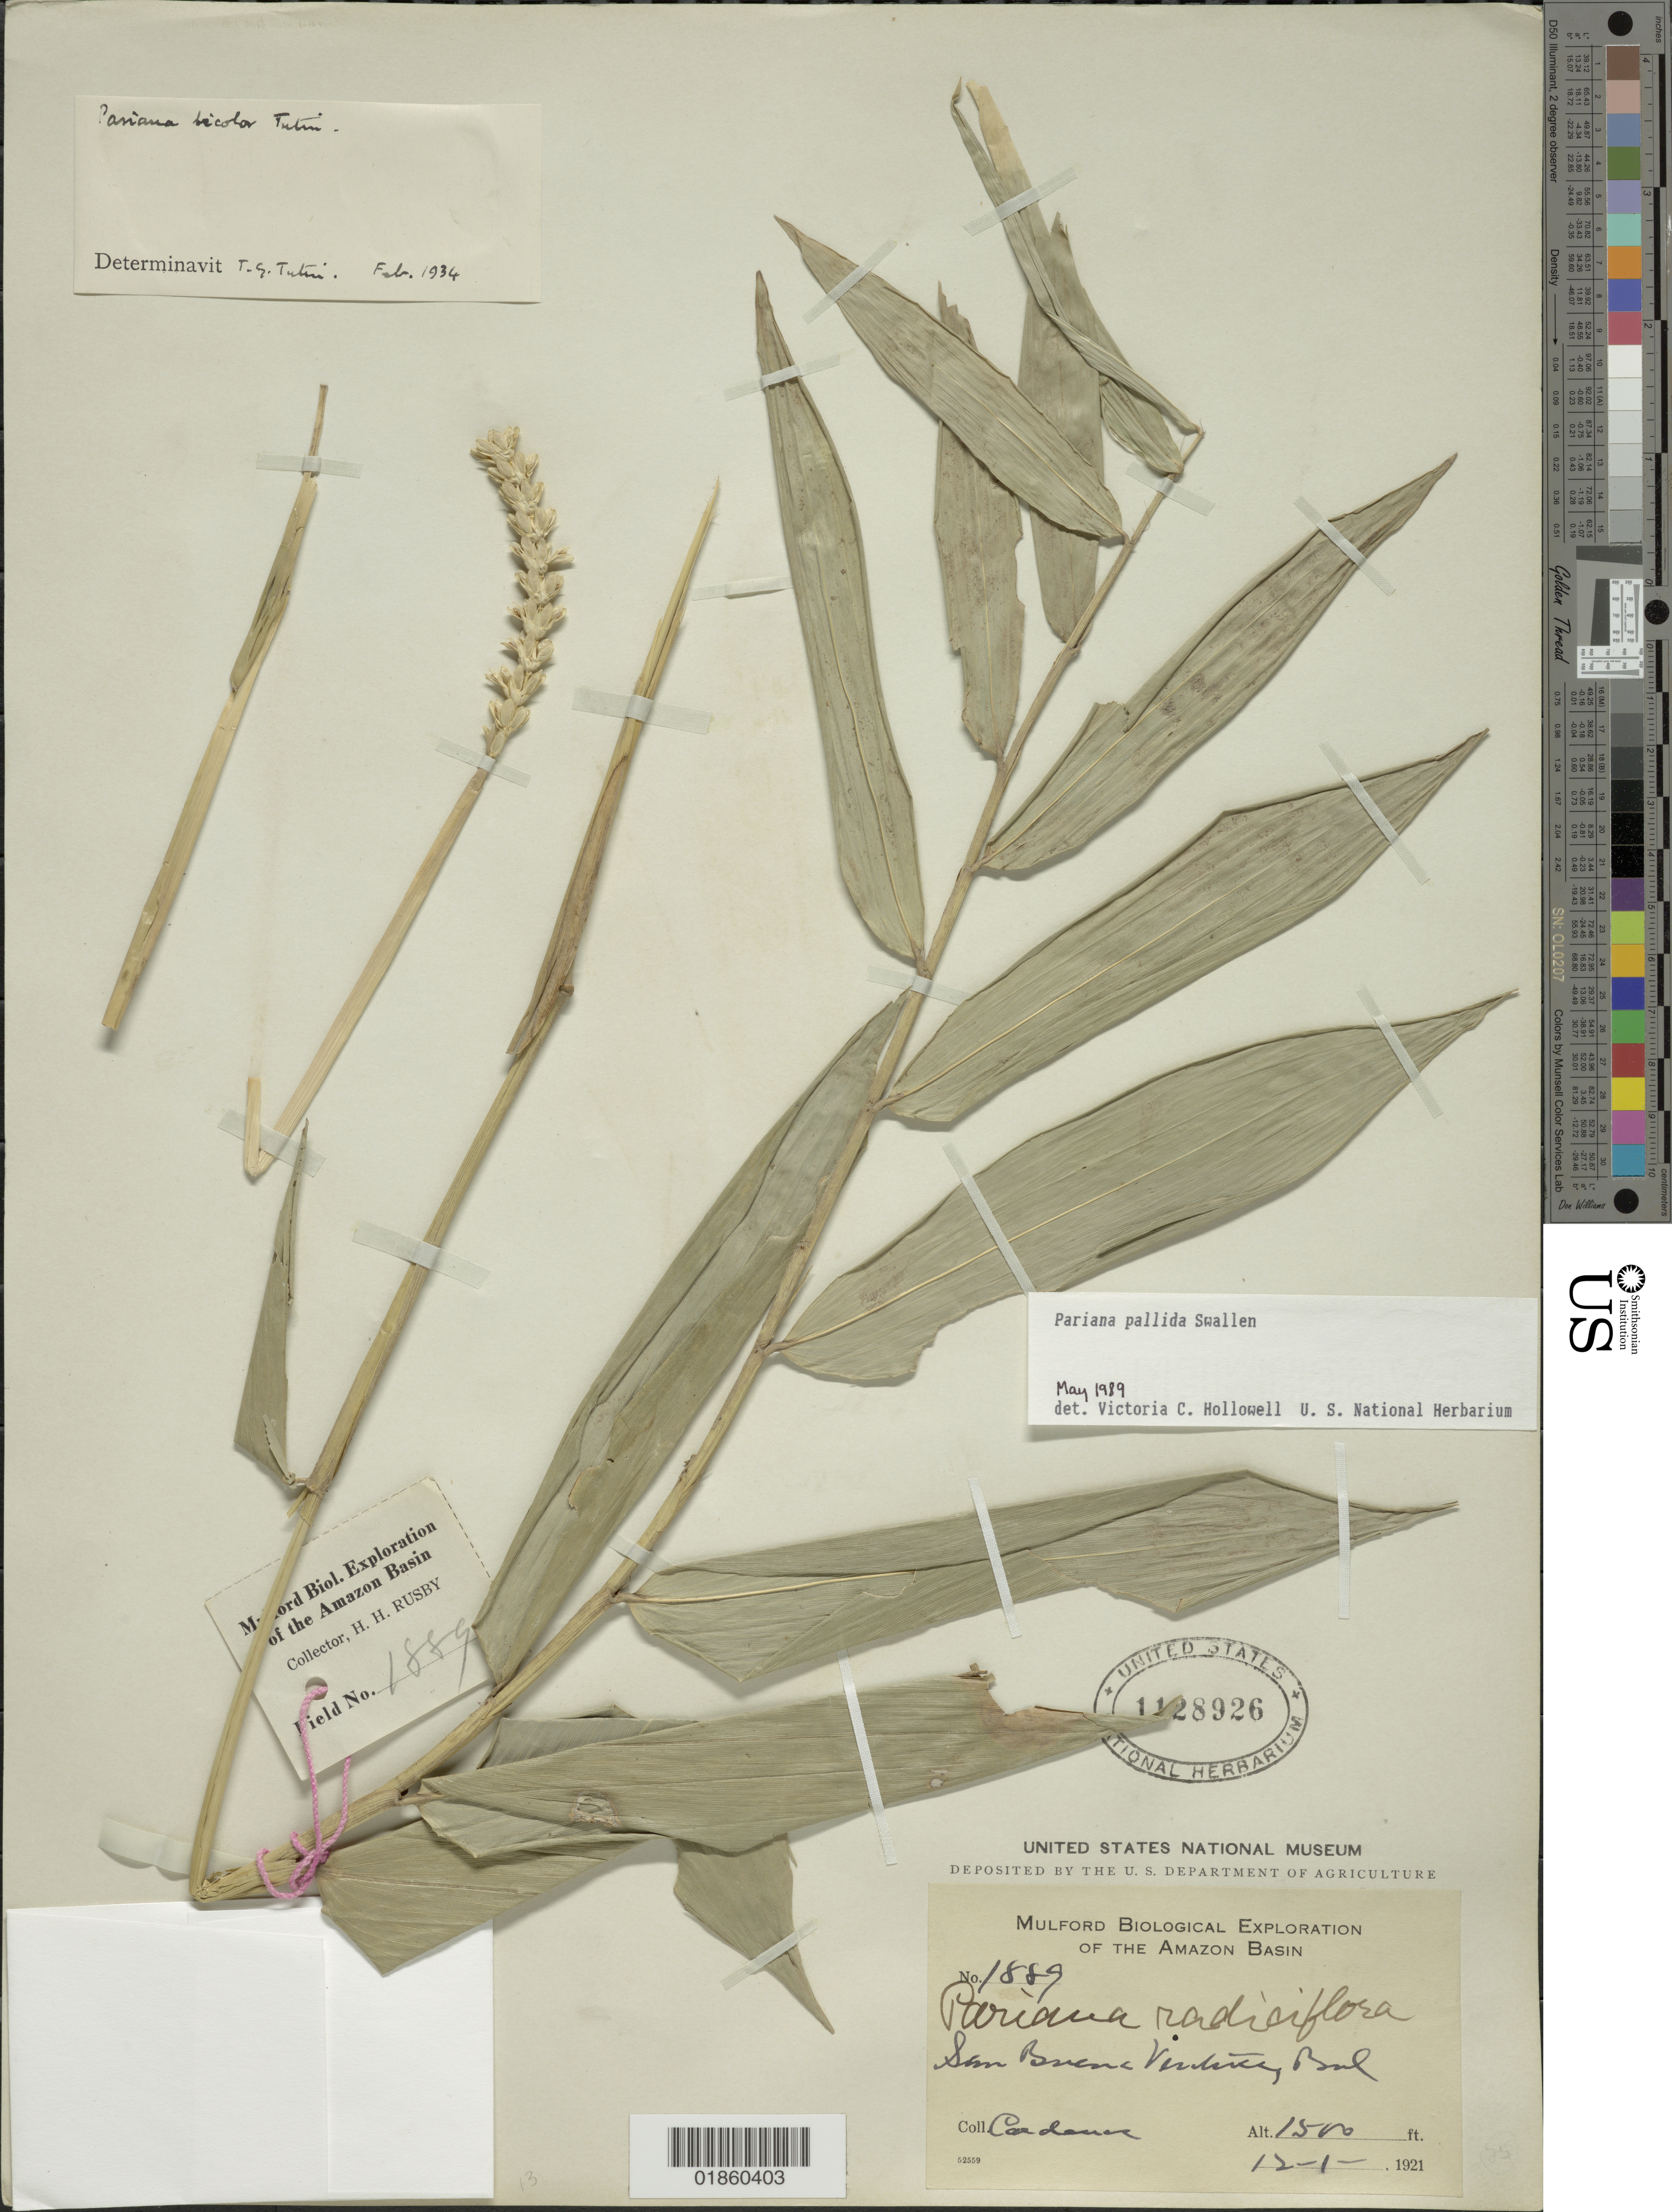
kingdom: Plantae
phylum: Tracheophyta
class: Liliopsida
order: Poales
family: Poaceae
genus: Pariana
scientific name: Pariana pallida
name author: Swallen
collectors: M. Cárdenas & H. H. Rusby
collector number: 1889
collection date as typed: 12-1-1921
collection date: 1921-12-01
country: Bolivia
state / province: La Paz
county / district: Iturralde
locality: San Buena Ventura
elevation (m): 457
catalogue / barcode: US 1128926